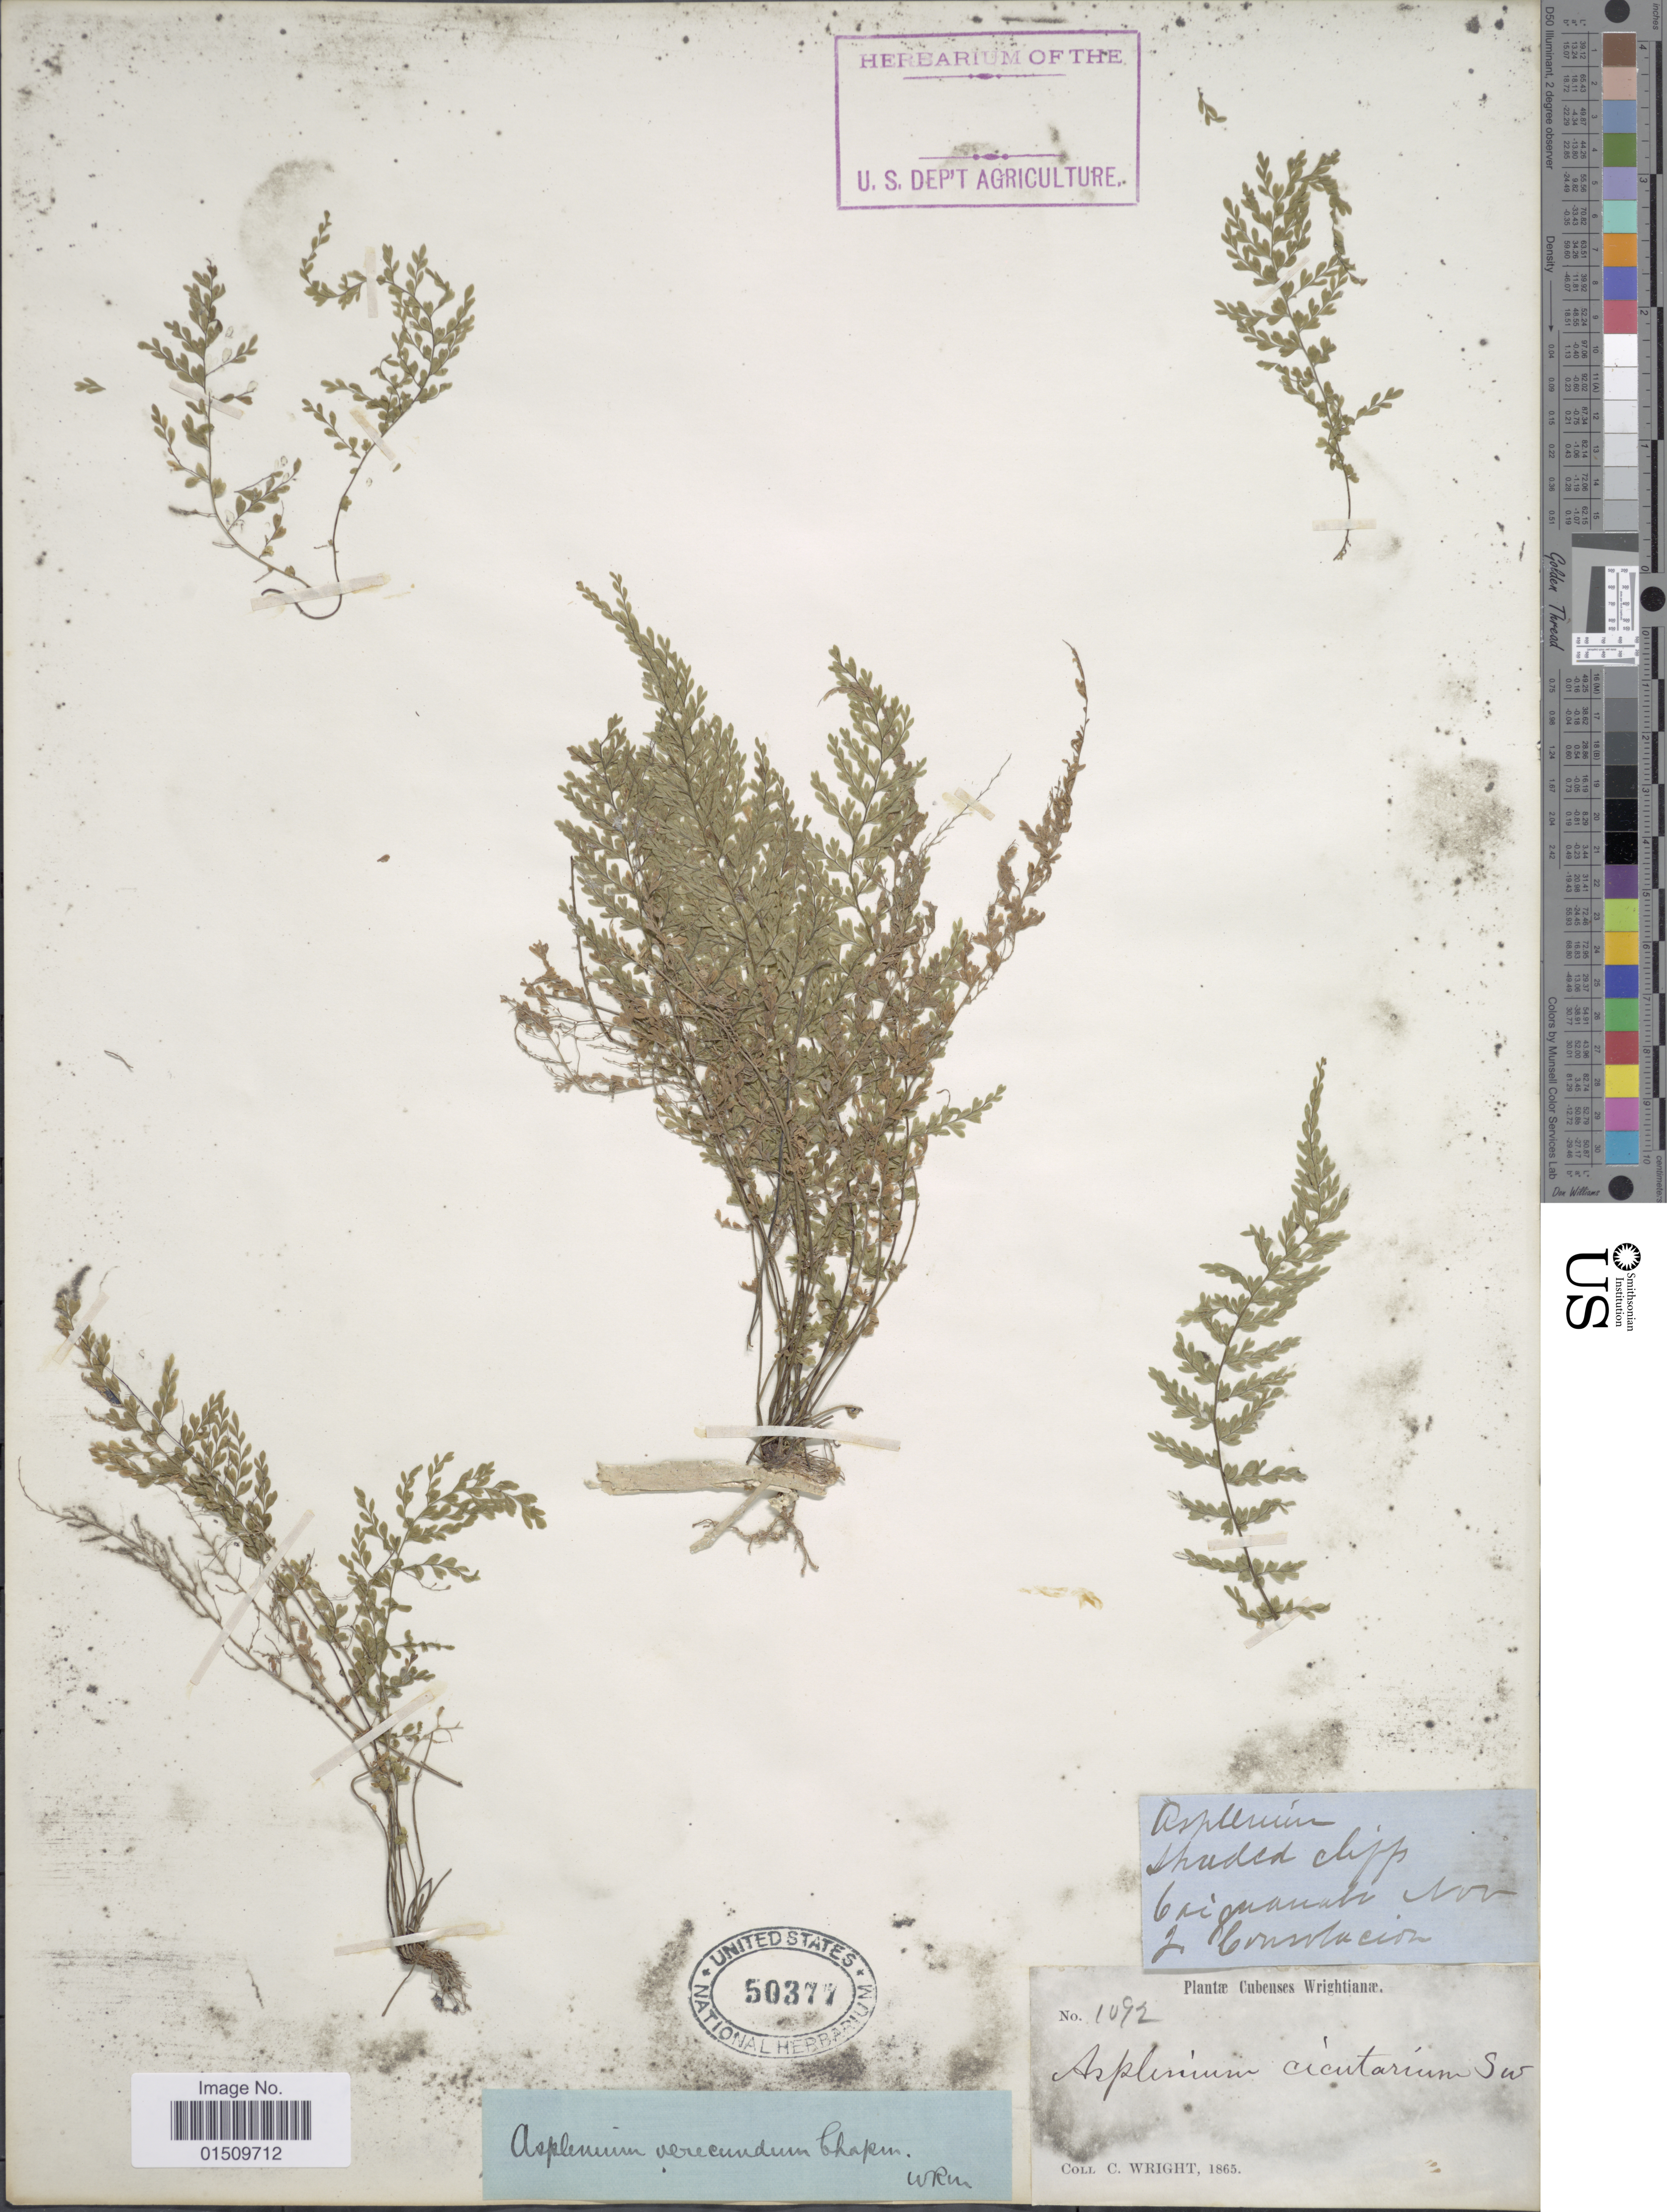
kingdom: Plantae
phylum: Tracheophyta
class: Polypodiopsida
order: Polypodiales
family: Aspleniaceae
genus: Asplenium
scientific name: Asplenium verecundum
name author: Chapm.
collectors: C. Wright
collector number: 1092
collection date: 1865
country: Cuba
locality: Cubenses.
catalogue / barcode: US 50377